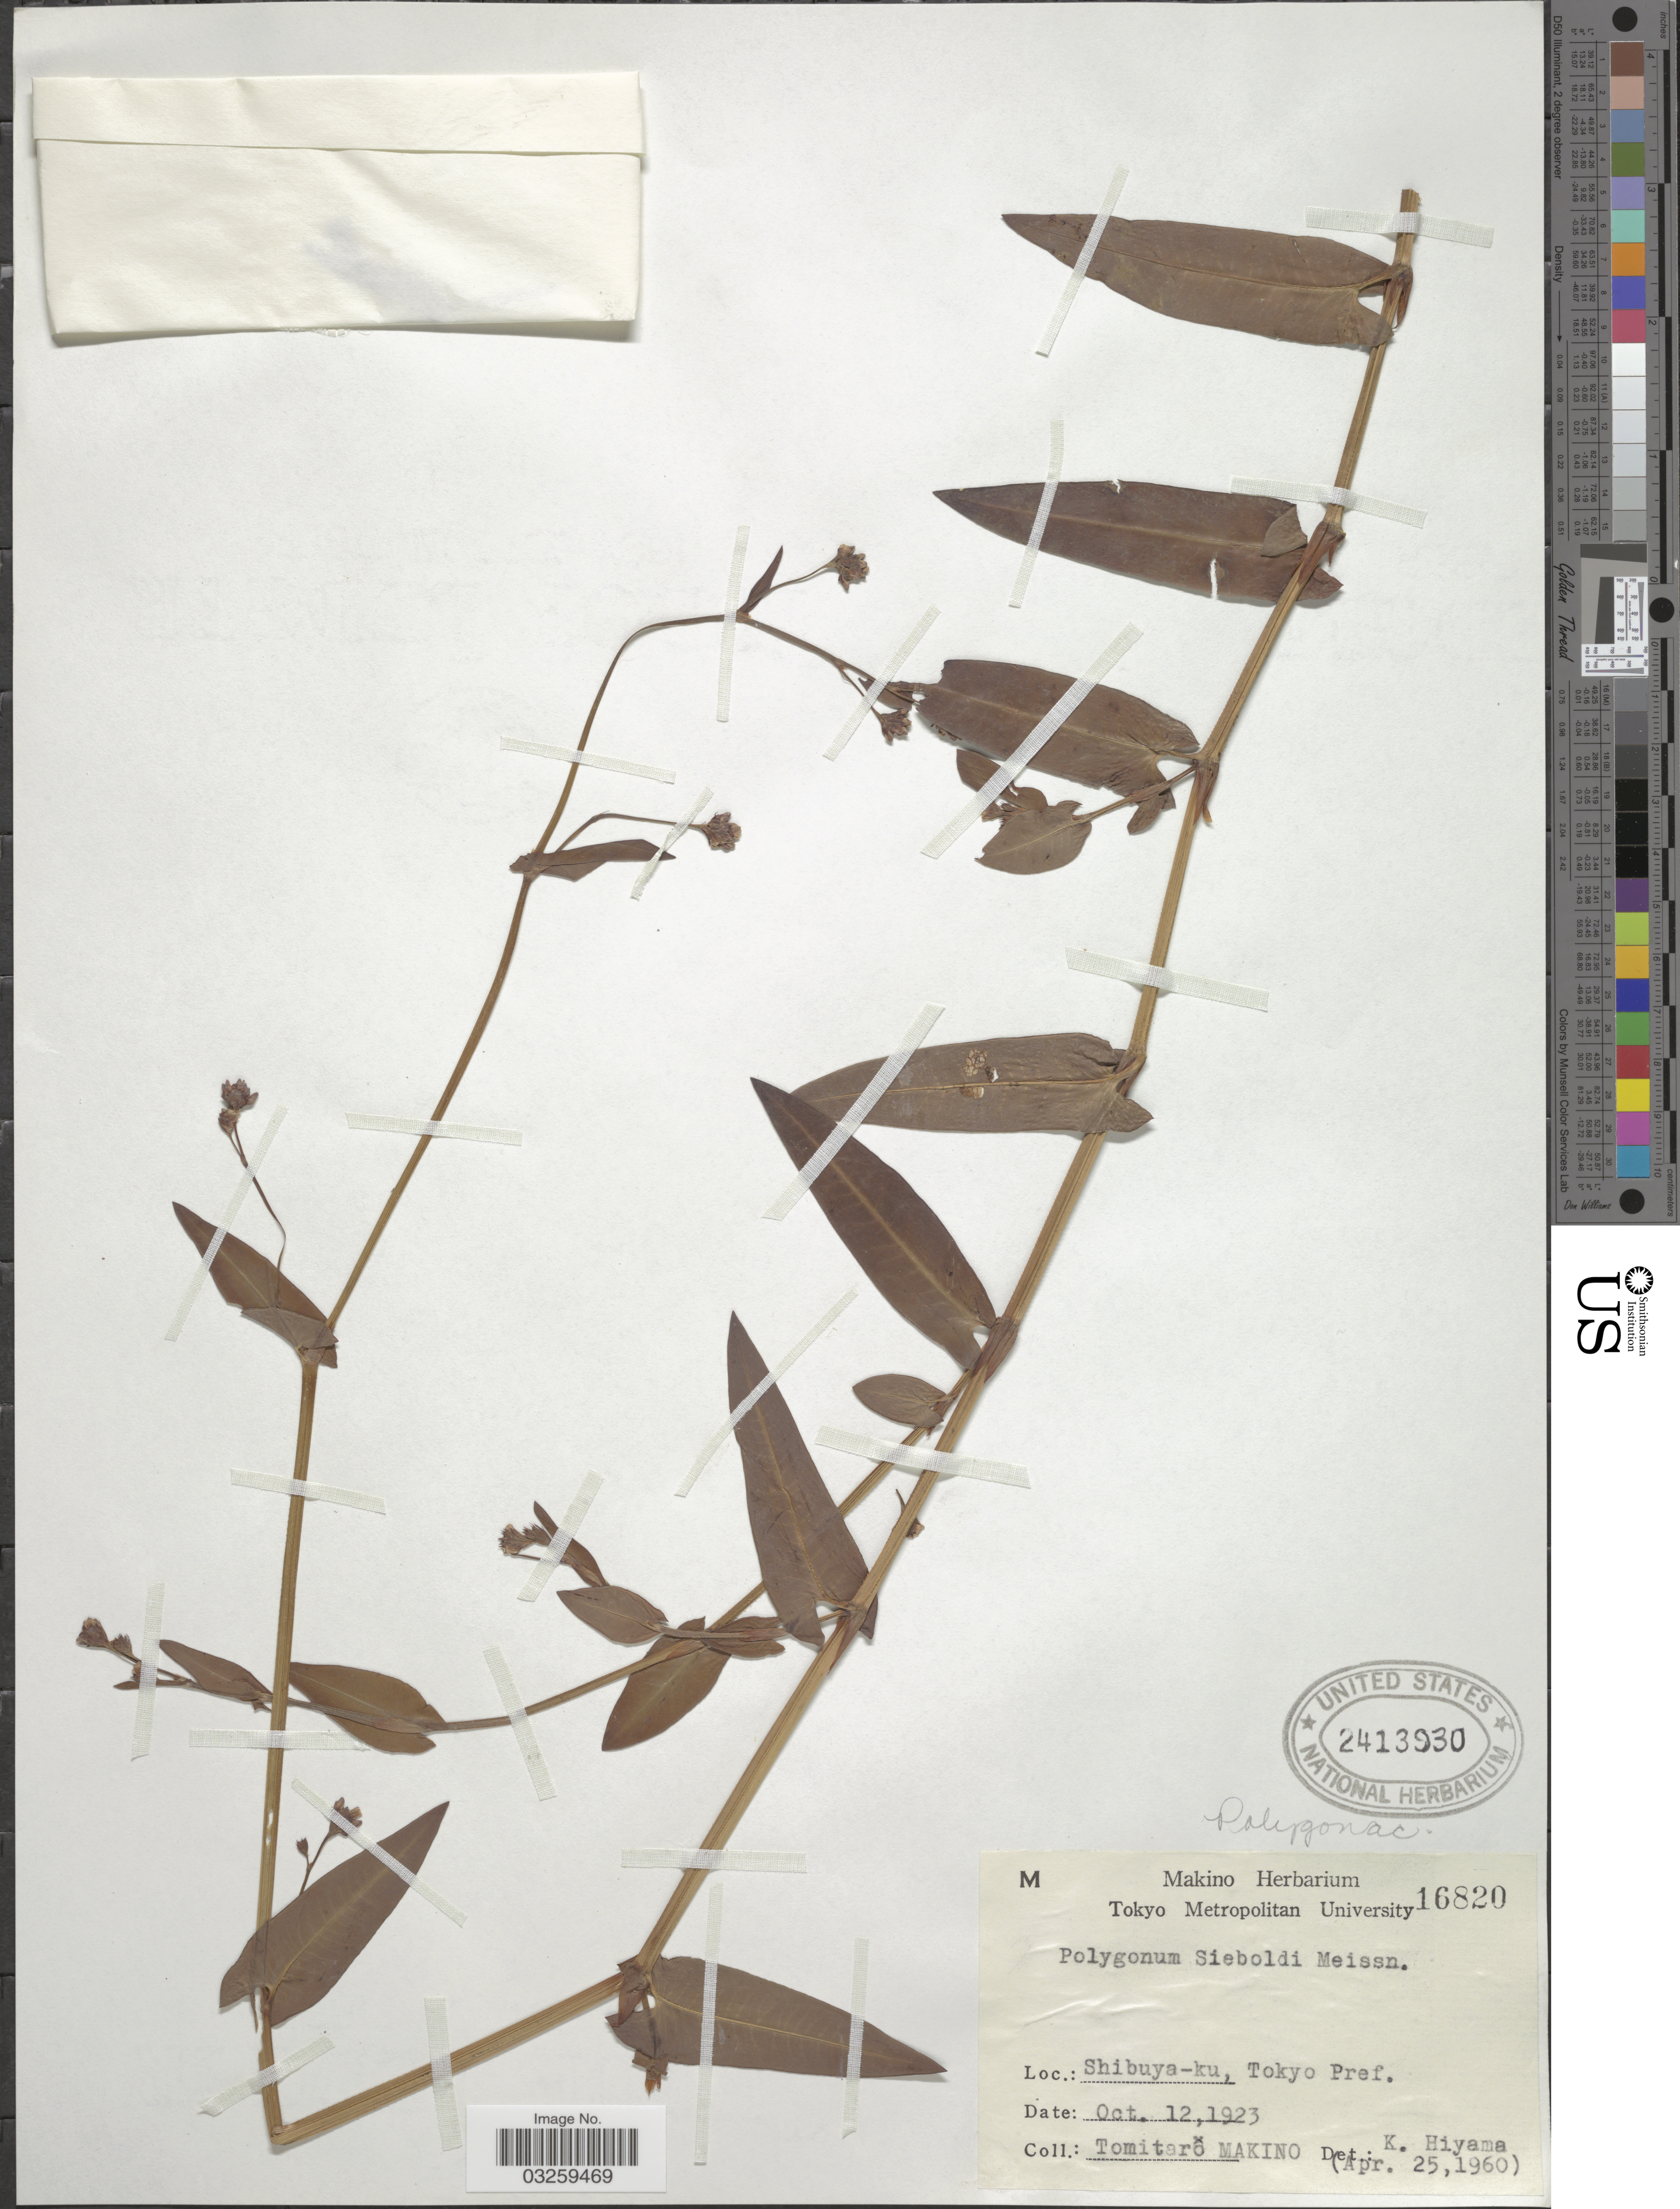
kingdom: Plantae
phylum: Tracheophyta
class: Magnoliopsida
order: Caryophyllales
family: Polygonaceae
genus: Polygonum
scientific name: Polygonum sieboldii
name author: Meisn.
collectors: T. Makino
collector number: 16820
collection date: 1923-10-12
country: Japan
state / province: Tokyo, Federal City of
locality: Shibuya-ku, Tokyo Pref.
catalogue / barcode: US 2413930